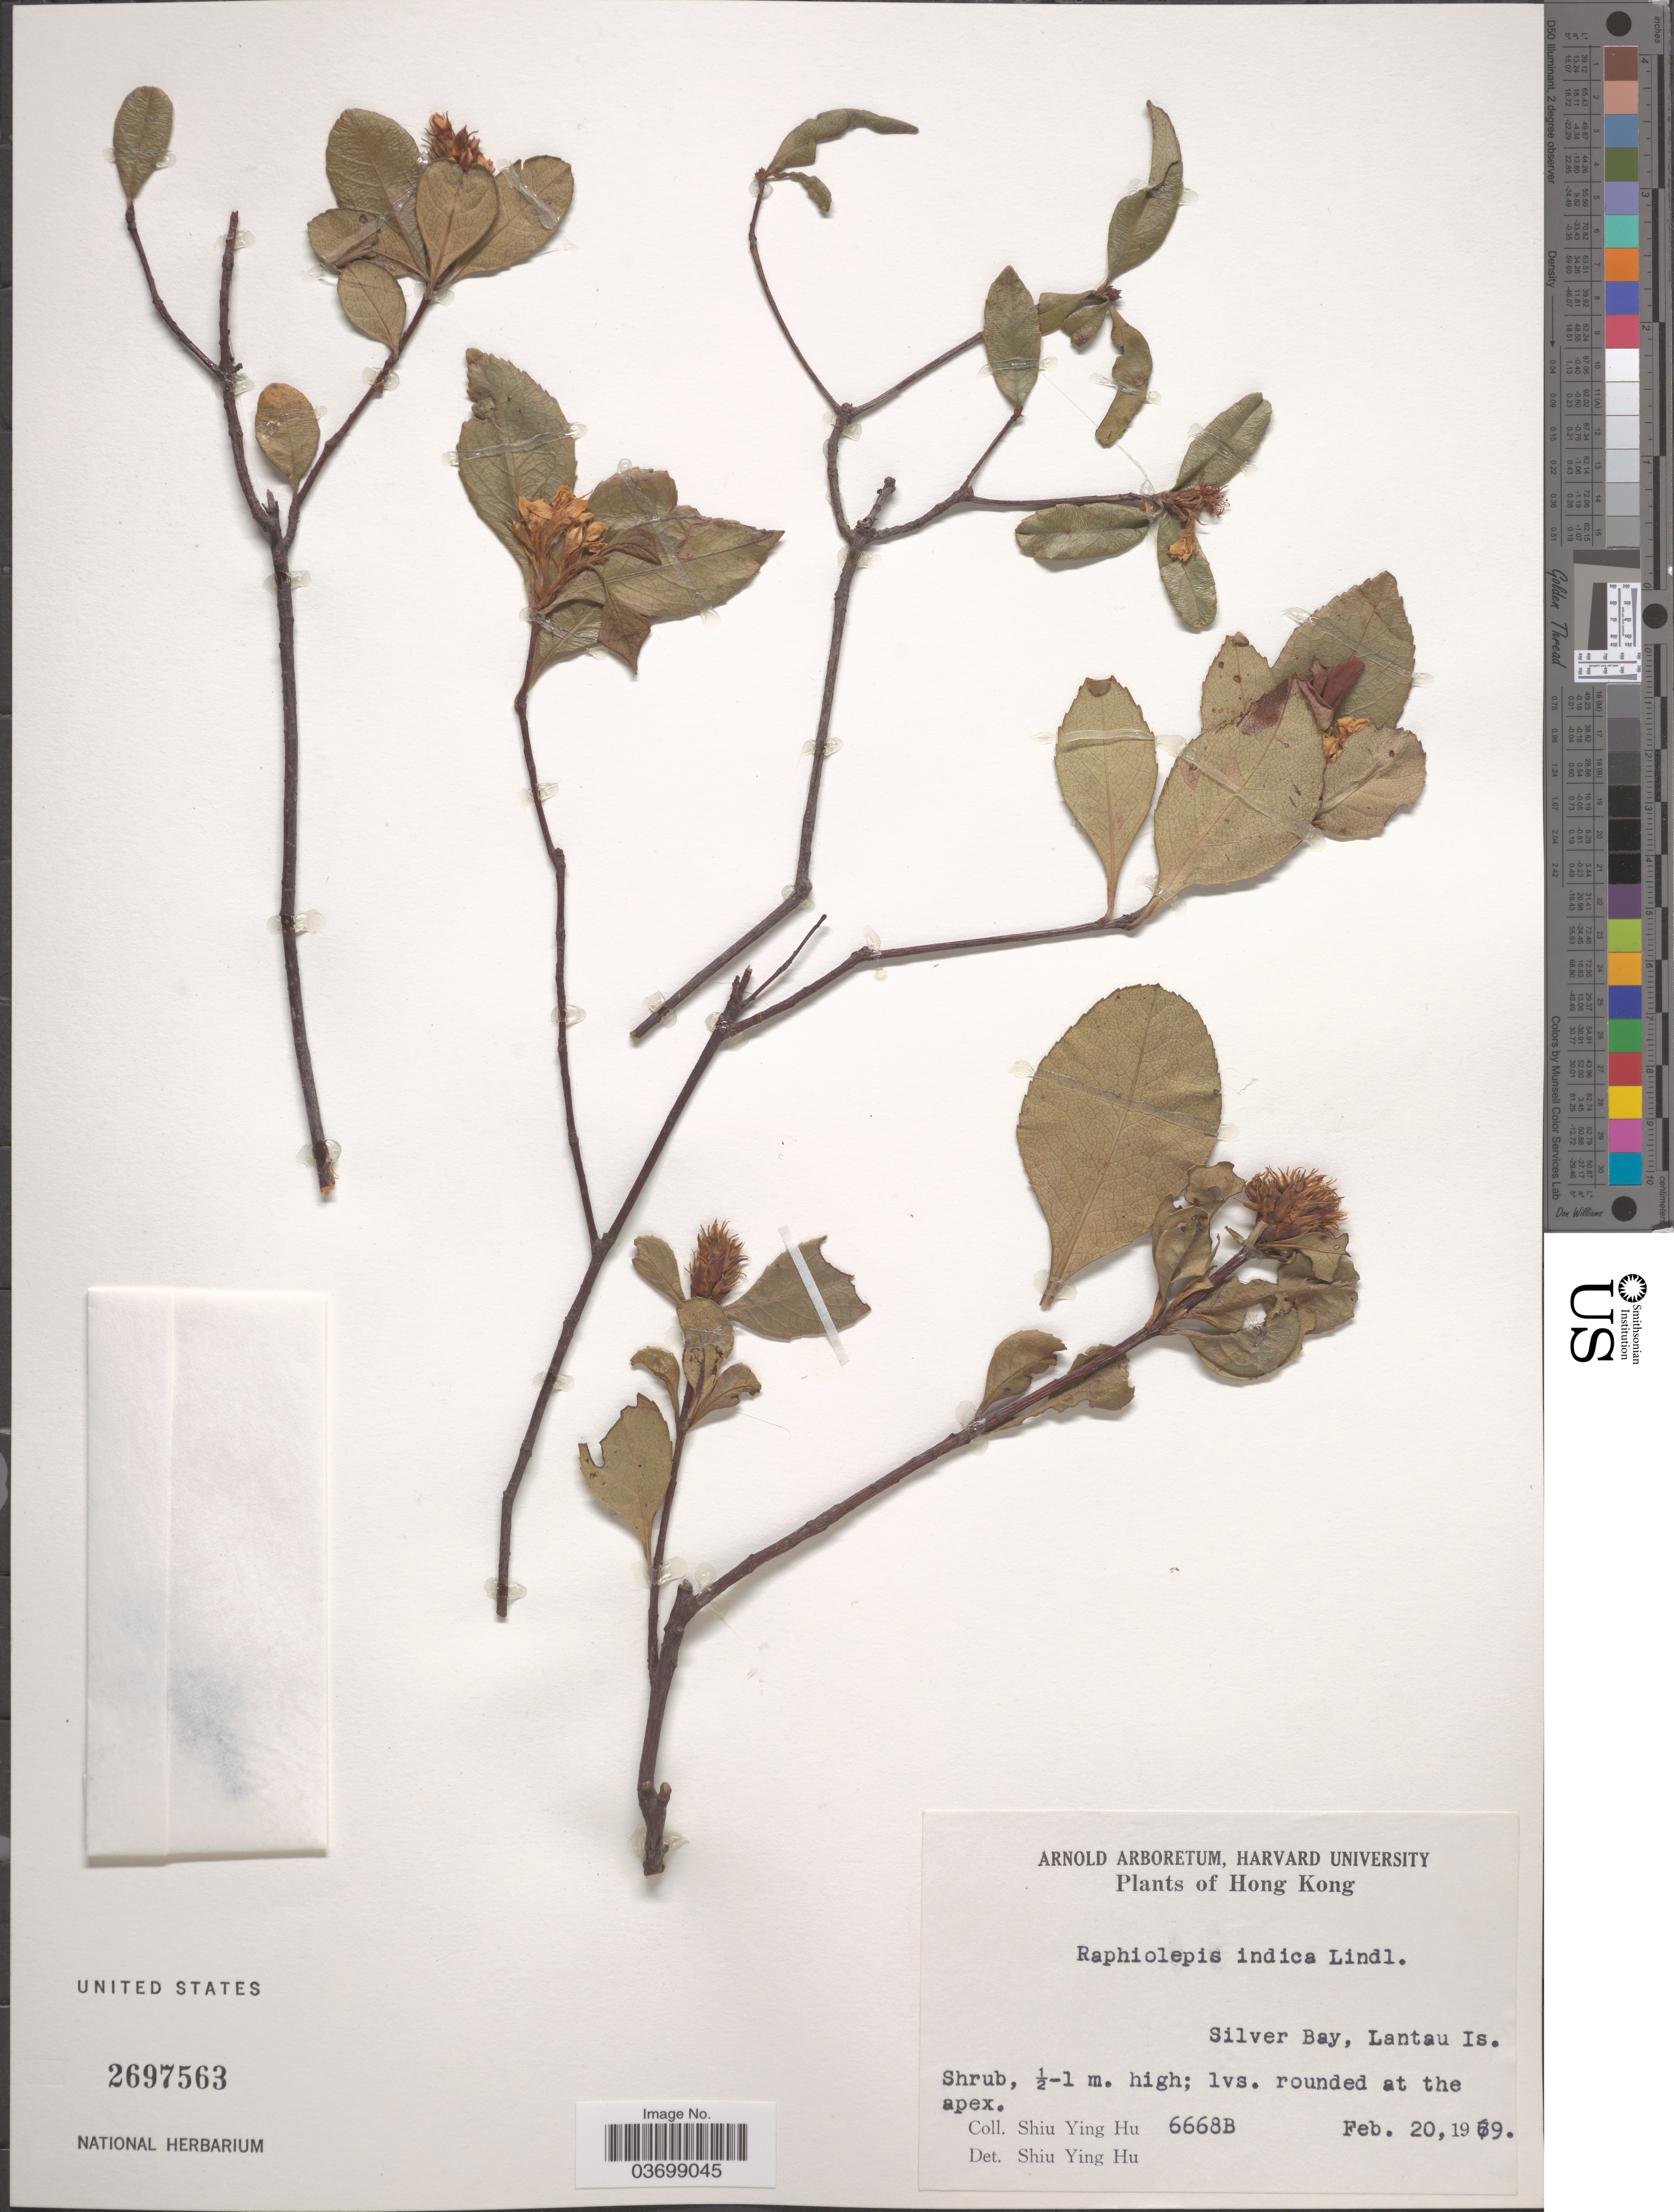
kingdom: Plantae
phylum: Tracheophyta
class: Magnoliopsida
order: Rosales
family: Rosaceae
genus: Rhaphiolepis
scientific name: Rhaphiolepis indica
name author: (L.) Lindl.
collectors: S. Y. Hu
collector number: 6668B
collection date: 1979-02-20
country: China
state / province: Hong Kong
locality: Silver Bay, Lantau Is.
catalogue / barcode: US 2697563